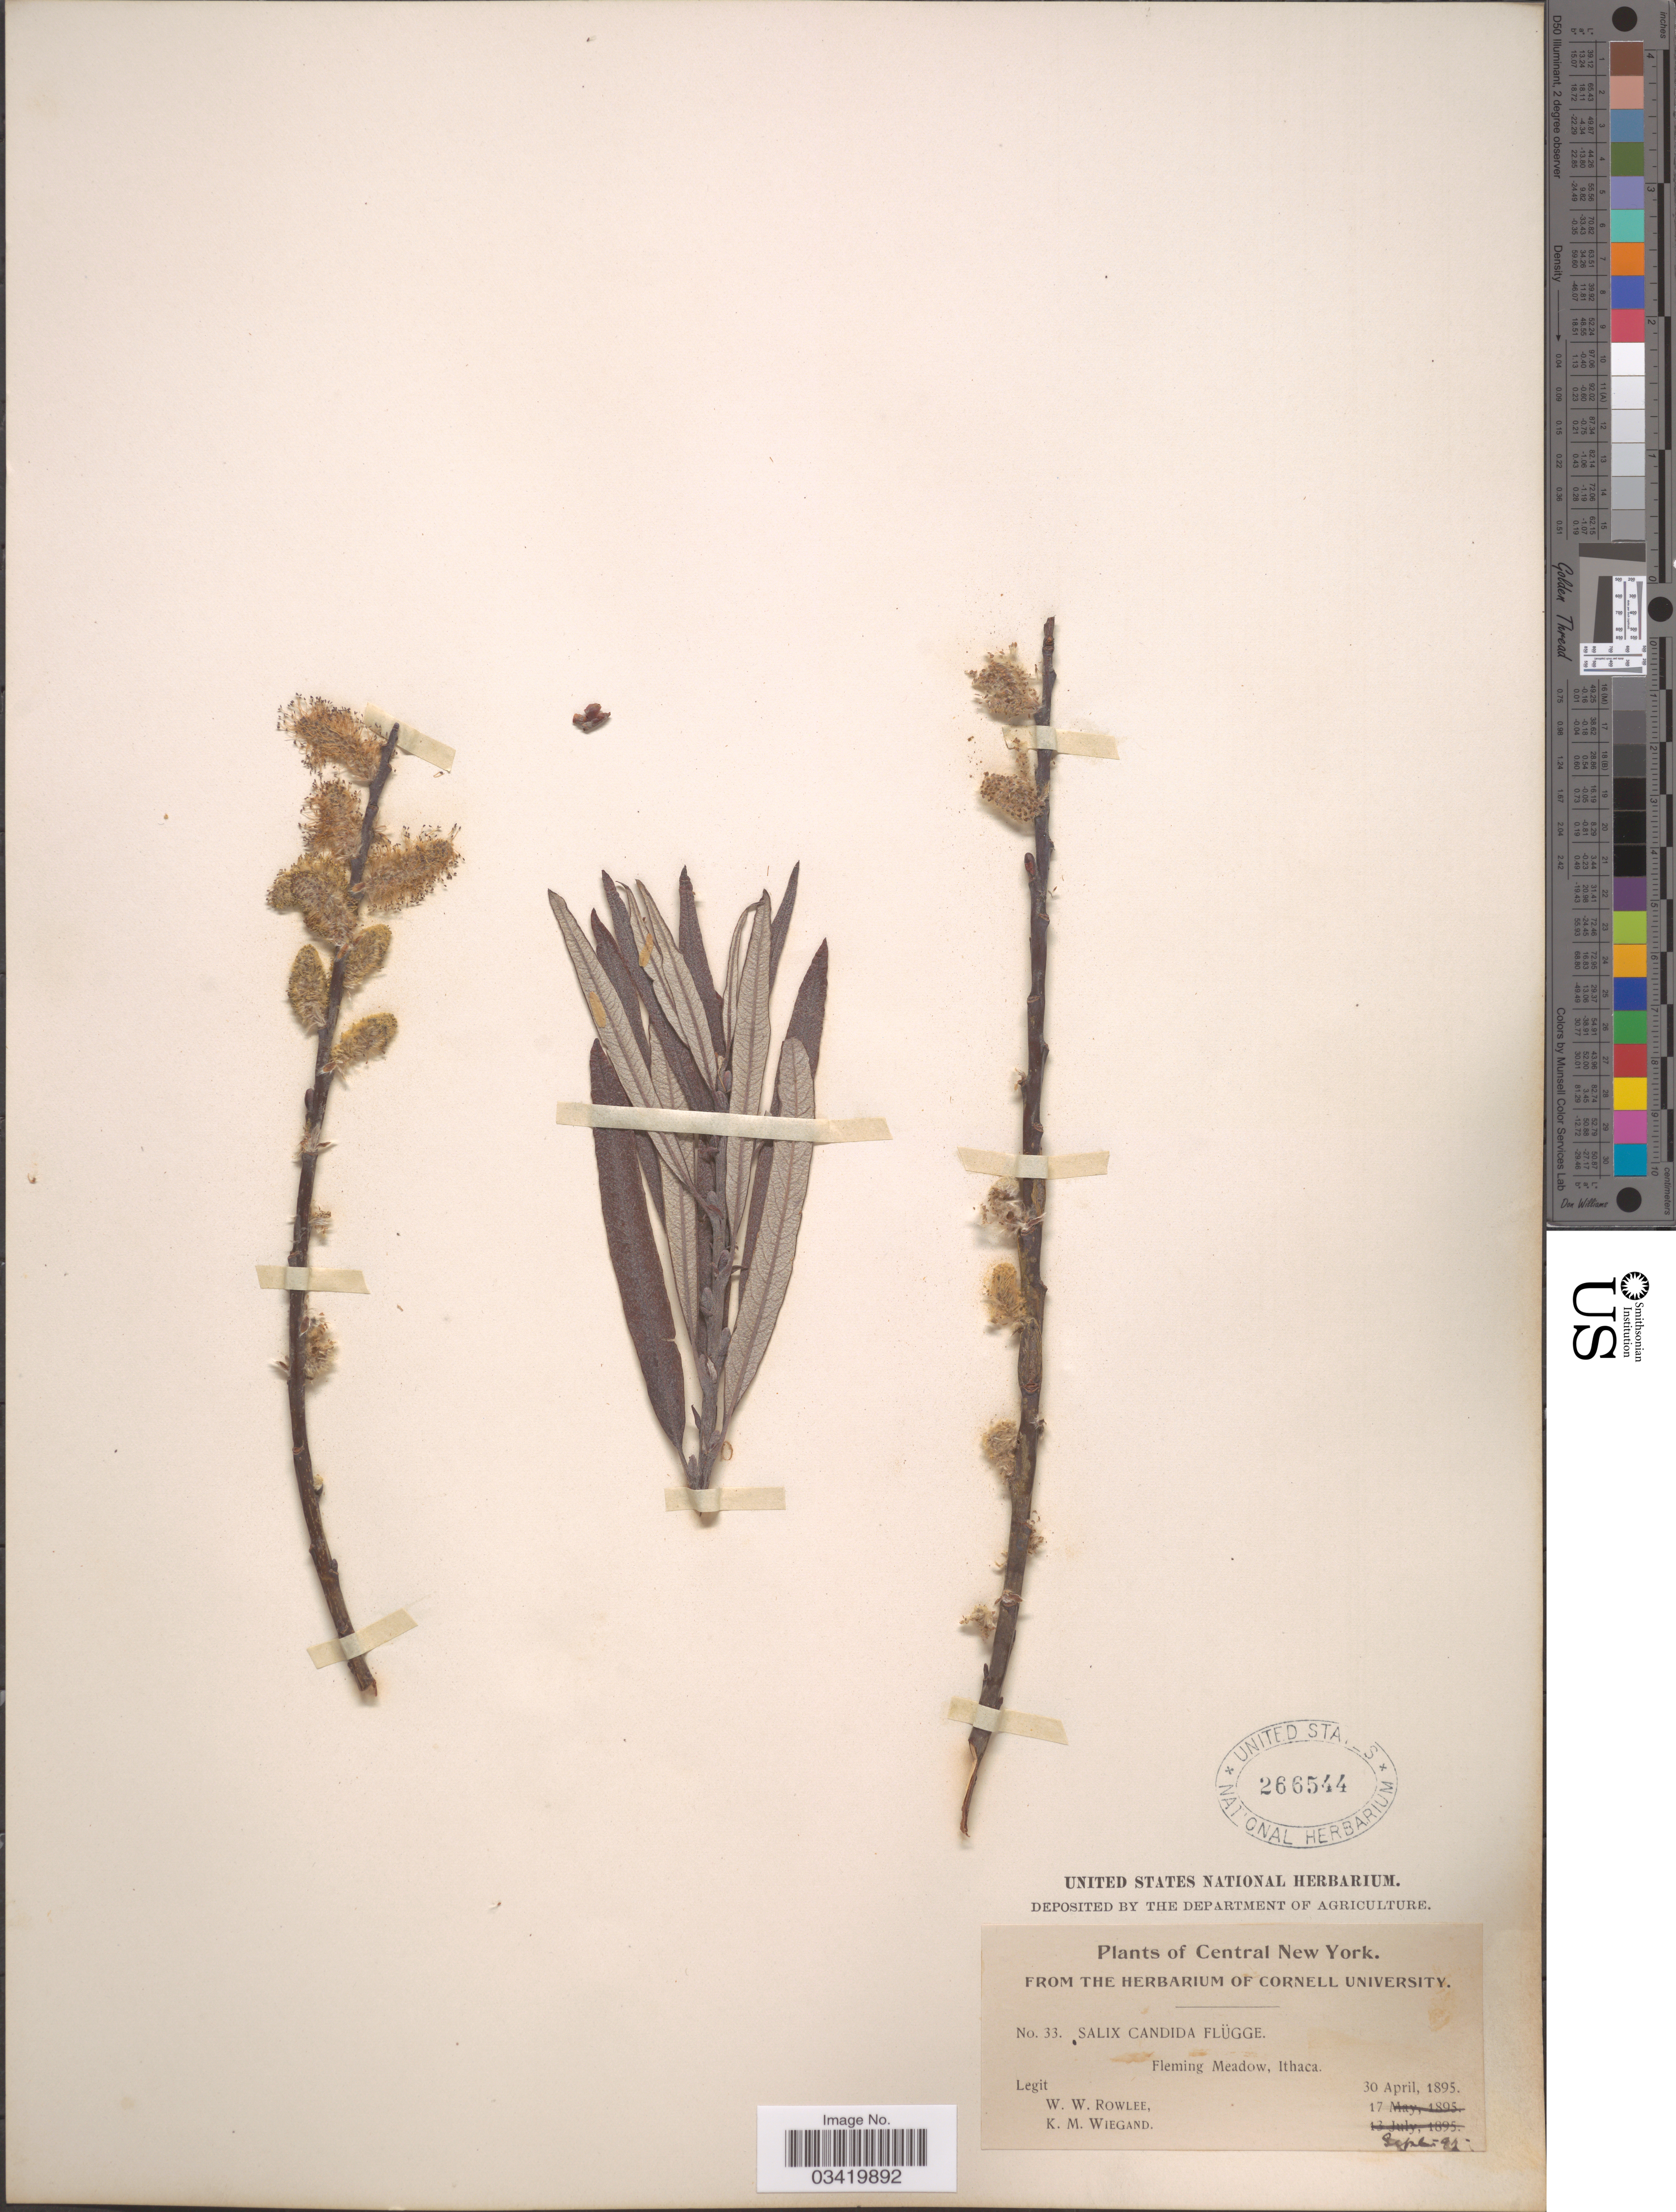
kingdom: Plantae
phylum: Tracheophyta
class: Magnoliopsida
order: Malpighiales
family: Salicaceae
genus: Salix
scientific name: Salix candida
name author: Flüggé ex Willd.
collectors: W. W. Rowlee & K. M. Wiegand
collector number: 33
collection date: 1895-04-30/1895-09-05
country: United States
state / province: New York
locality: Central New York. Fleming Meadow, Ithaca.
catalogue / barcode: US 266544